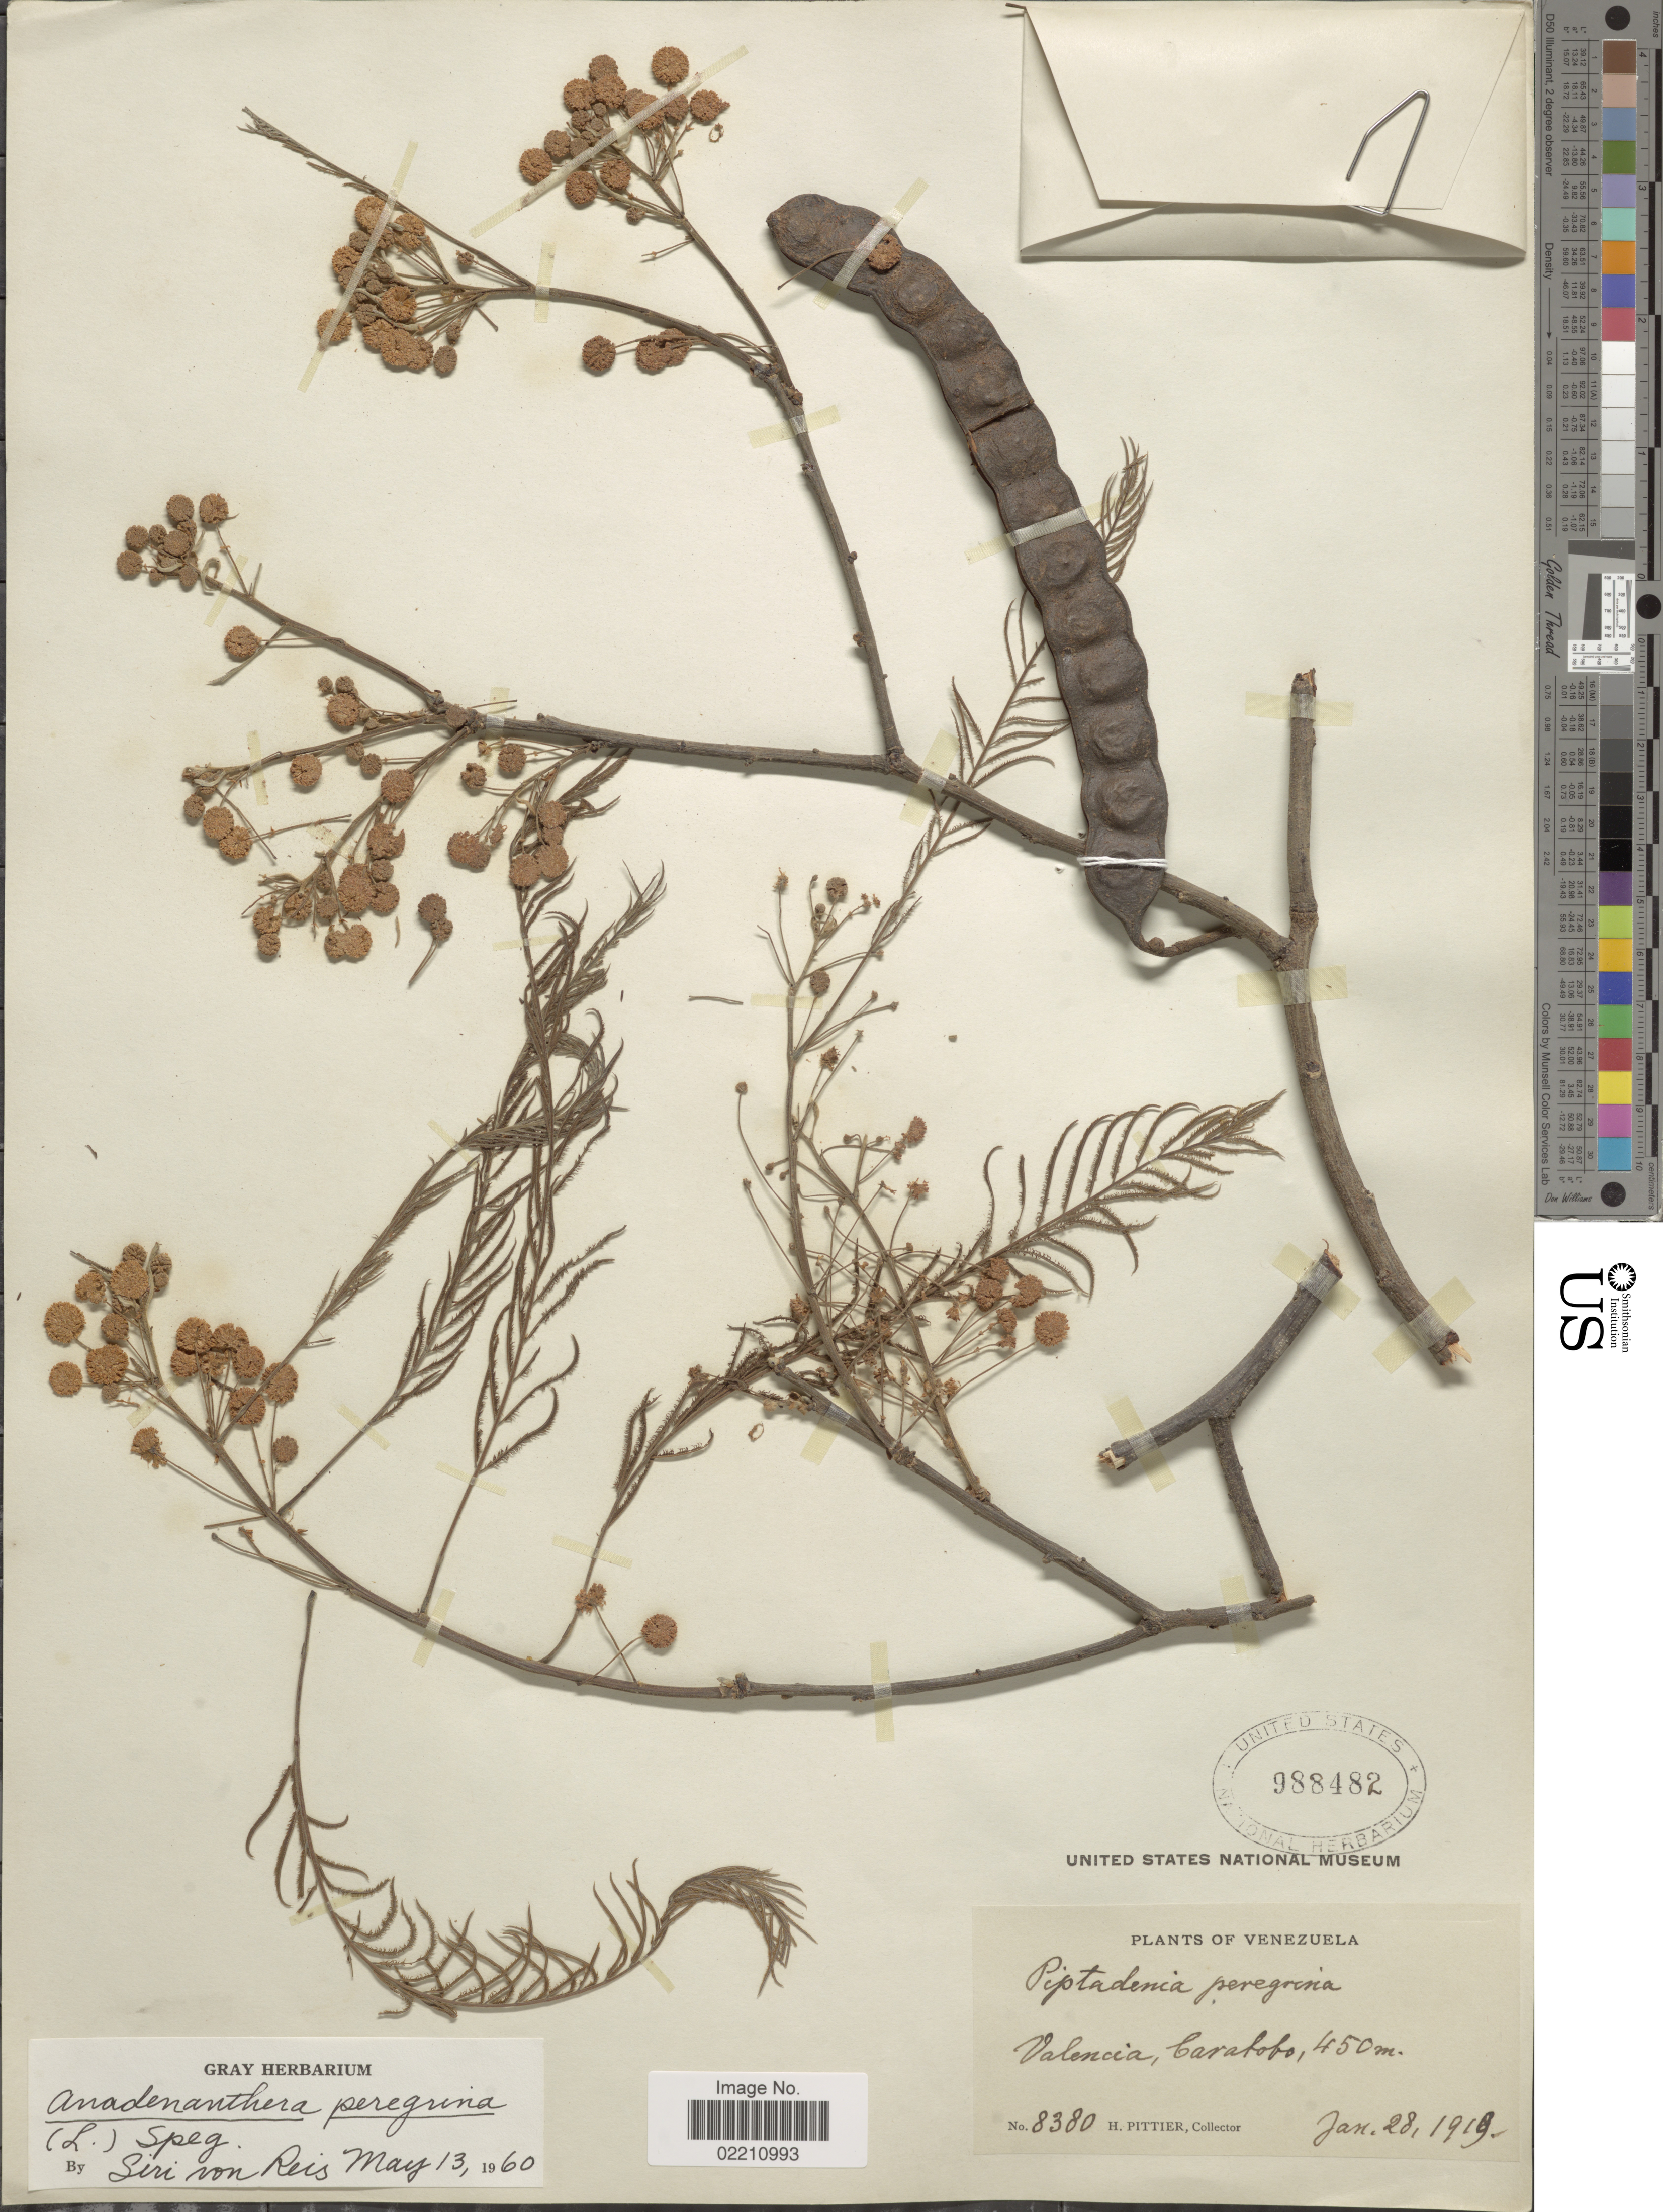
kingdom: Plantae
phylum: Tracheophyta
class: Magnoliopsida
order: Fabales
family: Fabaceae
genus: Anadenanthera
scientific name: Anadenanthera peregrina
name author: (L.) Speg.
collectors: H. F. Pittier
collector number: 8380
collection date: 1919-01-28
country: Venezuela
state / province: Carabobo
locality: Valencia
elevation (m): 450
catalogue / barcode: US 988482